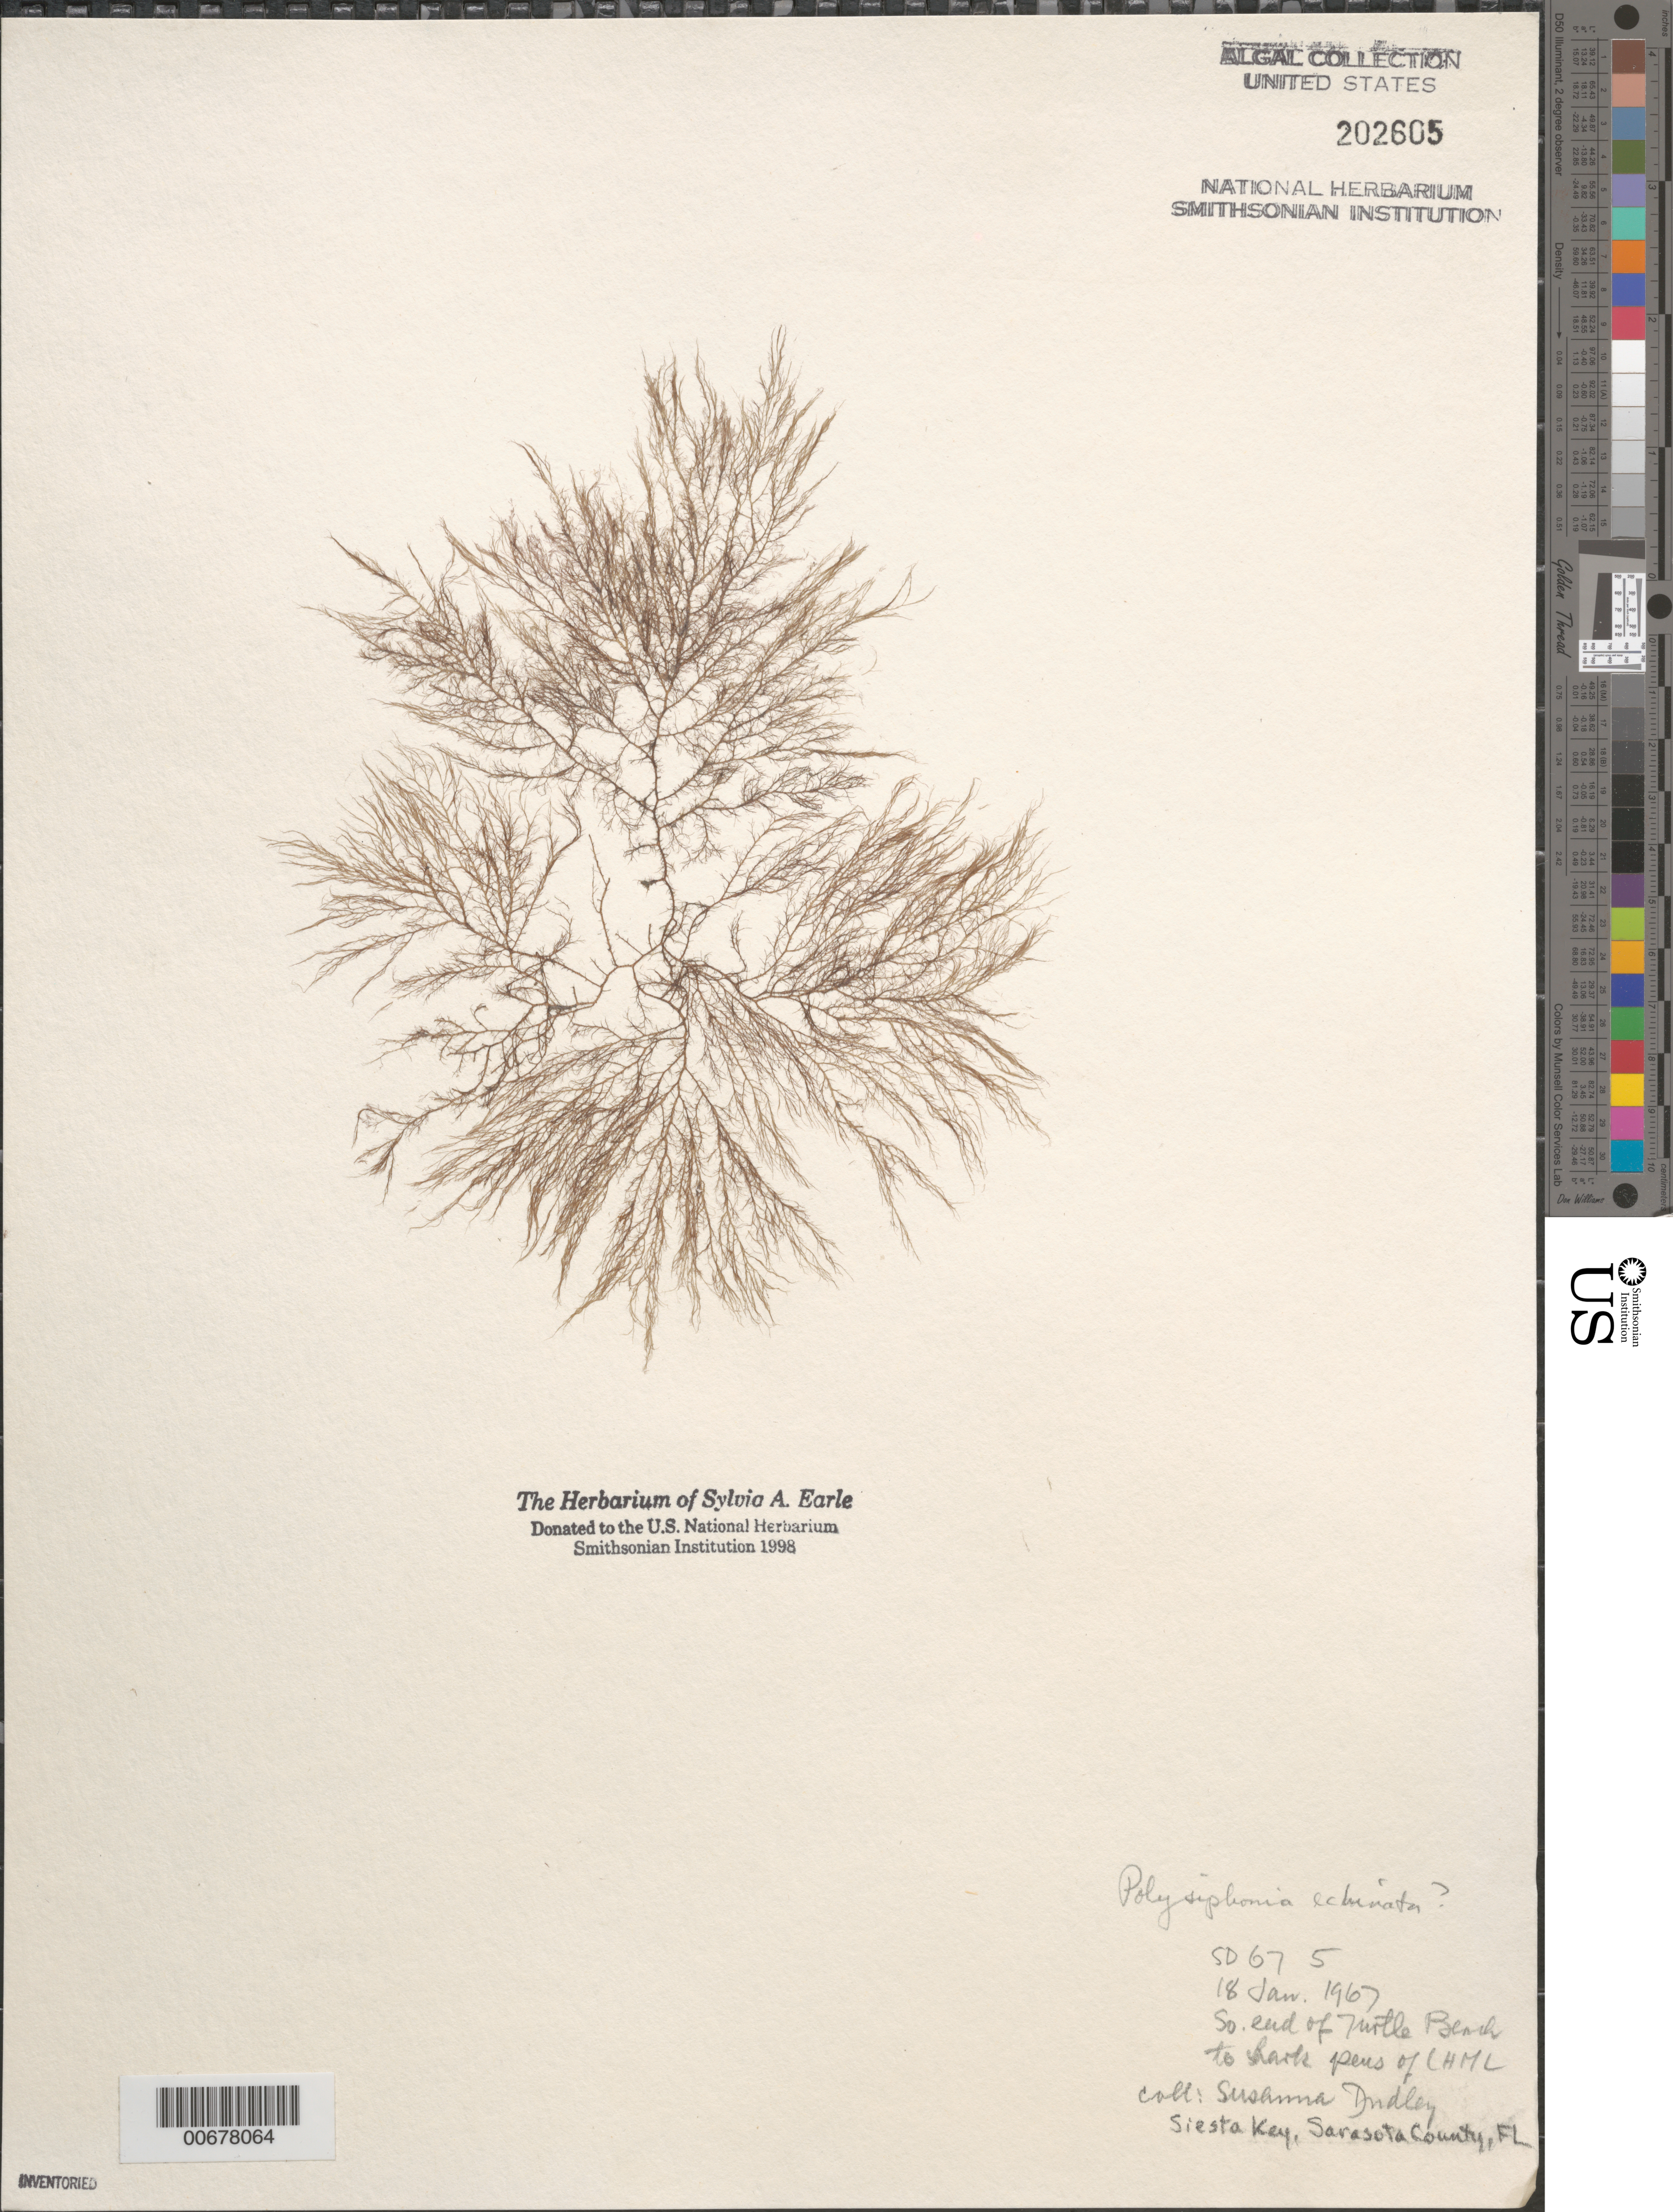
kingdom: Plantae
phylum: Rhodophyta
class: Florideophyceae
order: Ceramiales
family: Rhodomelaceae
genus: Acanthosiphonia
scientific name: Acanthosiphonia echinata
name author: (Harv.) Savoie & G.W. Saunders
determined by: Algae name updating Project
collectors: S. Dudley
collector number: SD 67 5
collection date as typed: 18 Jan 1967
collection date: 1967-01-18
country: United States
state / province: Florida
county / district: Sarasota County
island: Siesta Key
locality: Turtle Beach to Cape Haze Marine Laboratory shark pens, Sarasota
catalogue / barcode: US 202605